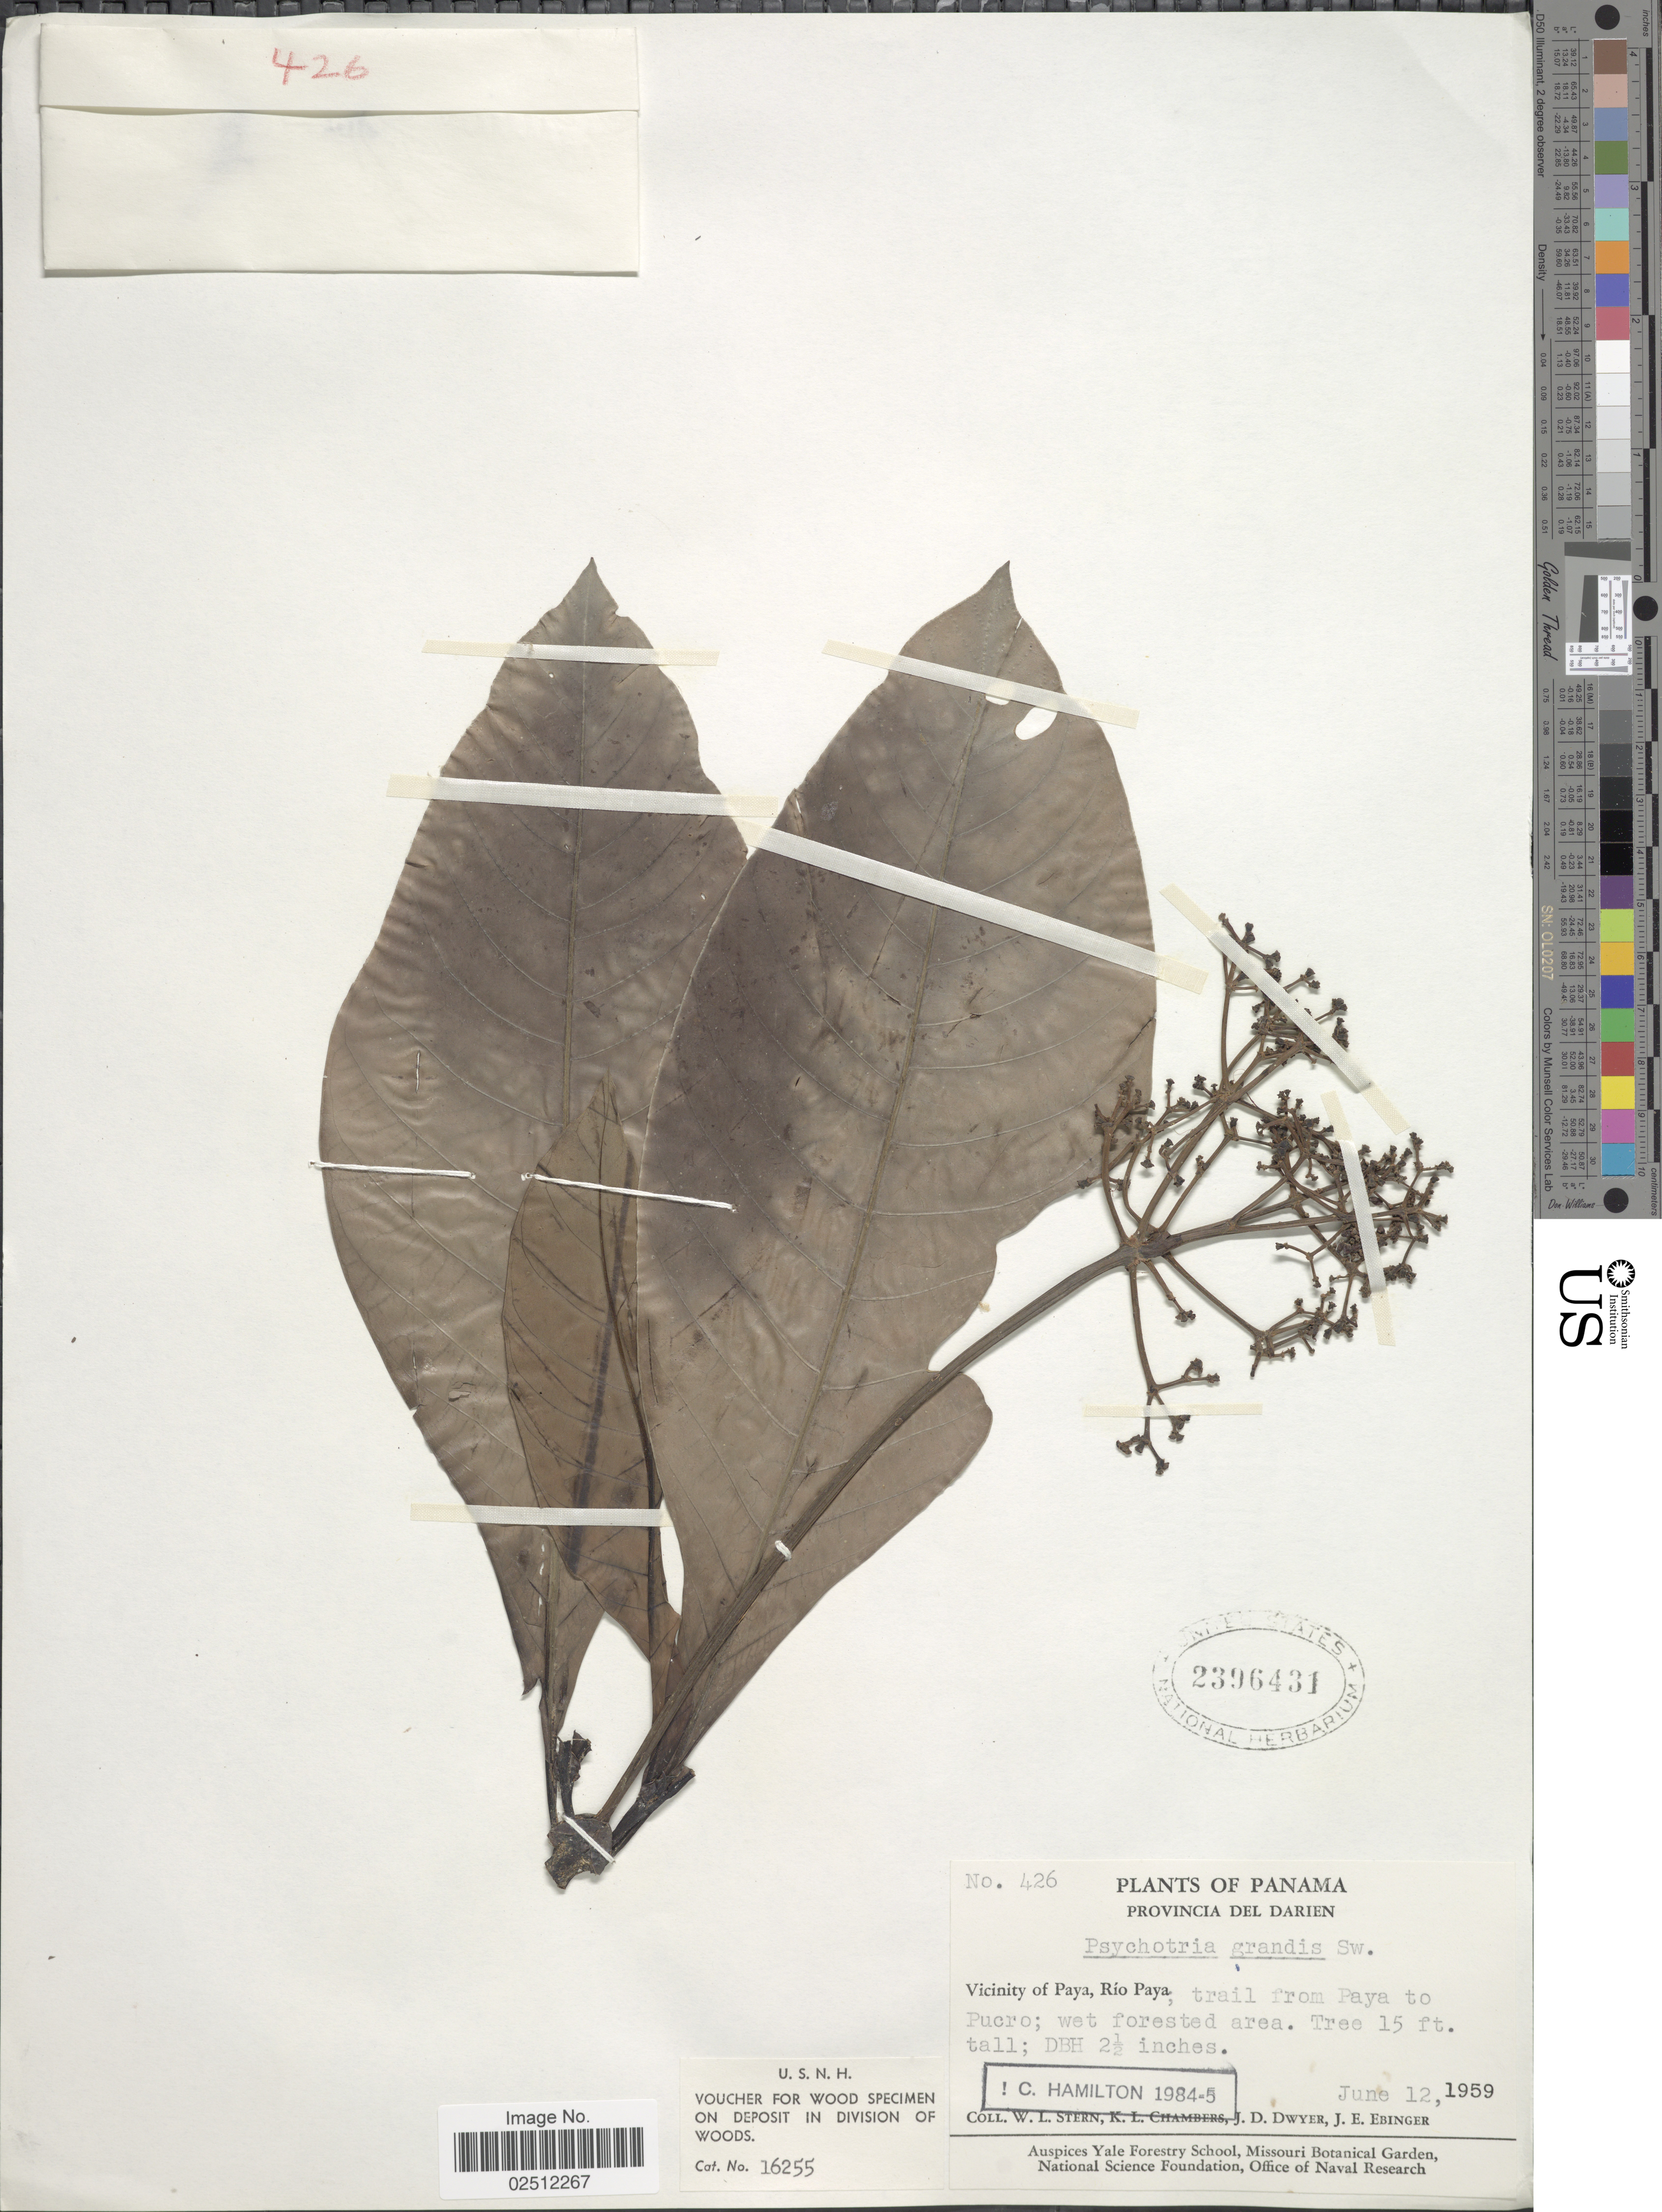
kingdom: Plantae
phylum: Tracheophyta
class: Magnoliopsida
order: Gentianales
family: Rubiaceae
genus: Psychotria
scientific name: Psychotria grandis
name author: Sw.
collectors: W. L. Stern, K. Chambers, J. D. Dwyer & J. Ebinger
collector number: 426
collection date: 1959-06-12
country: Panama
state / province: Darién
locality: Vicinity of Paya, Río Paya, trail from Oaya to Oucro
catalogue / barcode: US 2396431